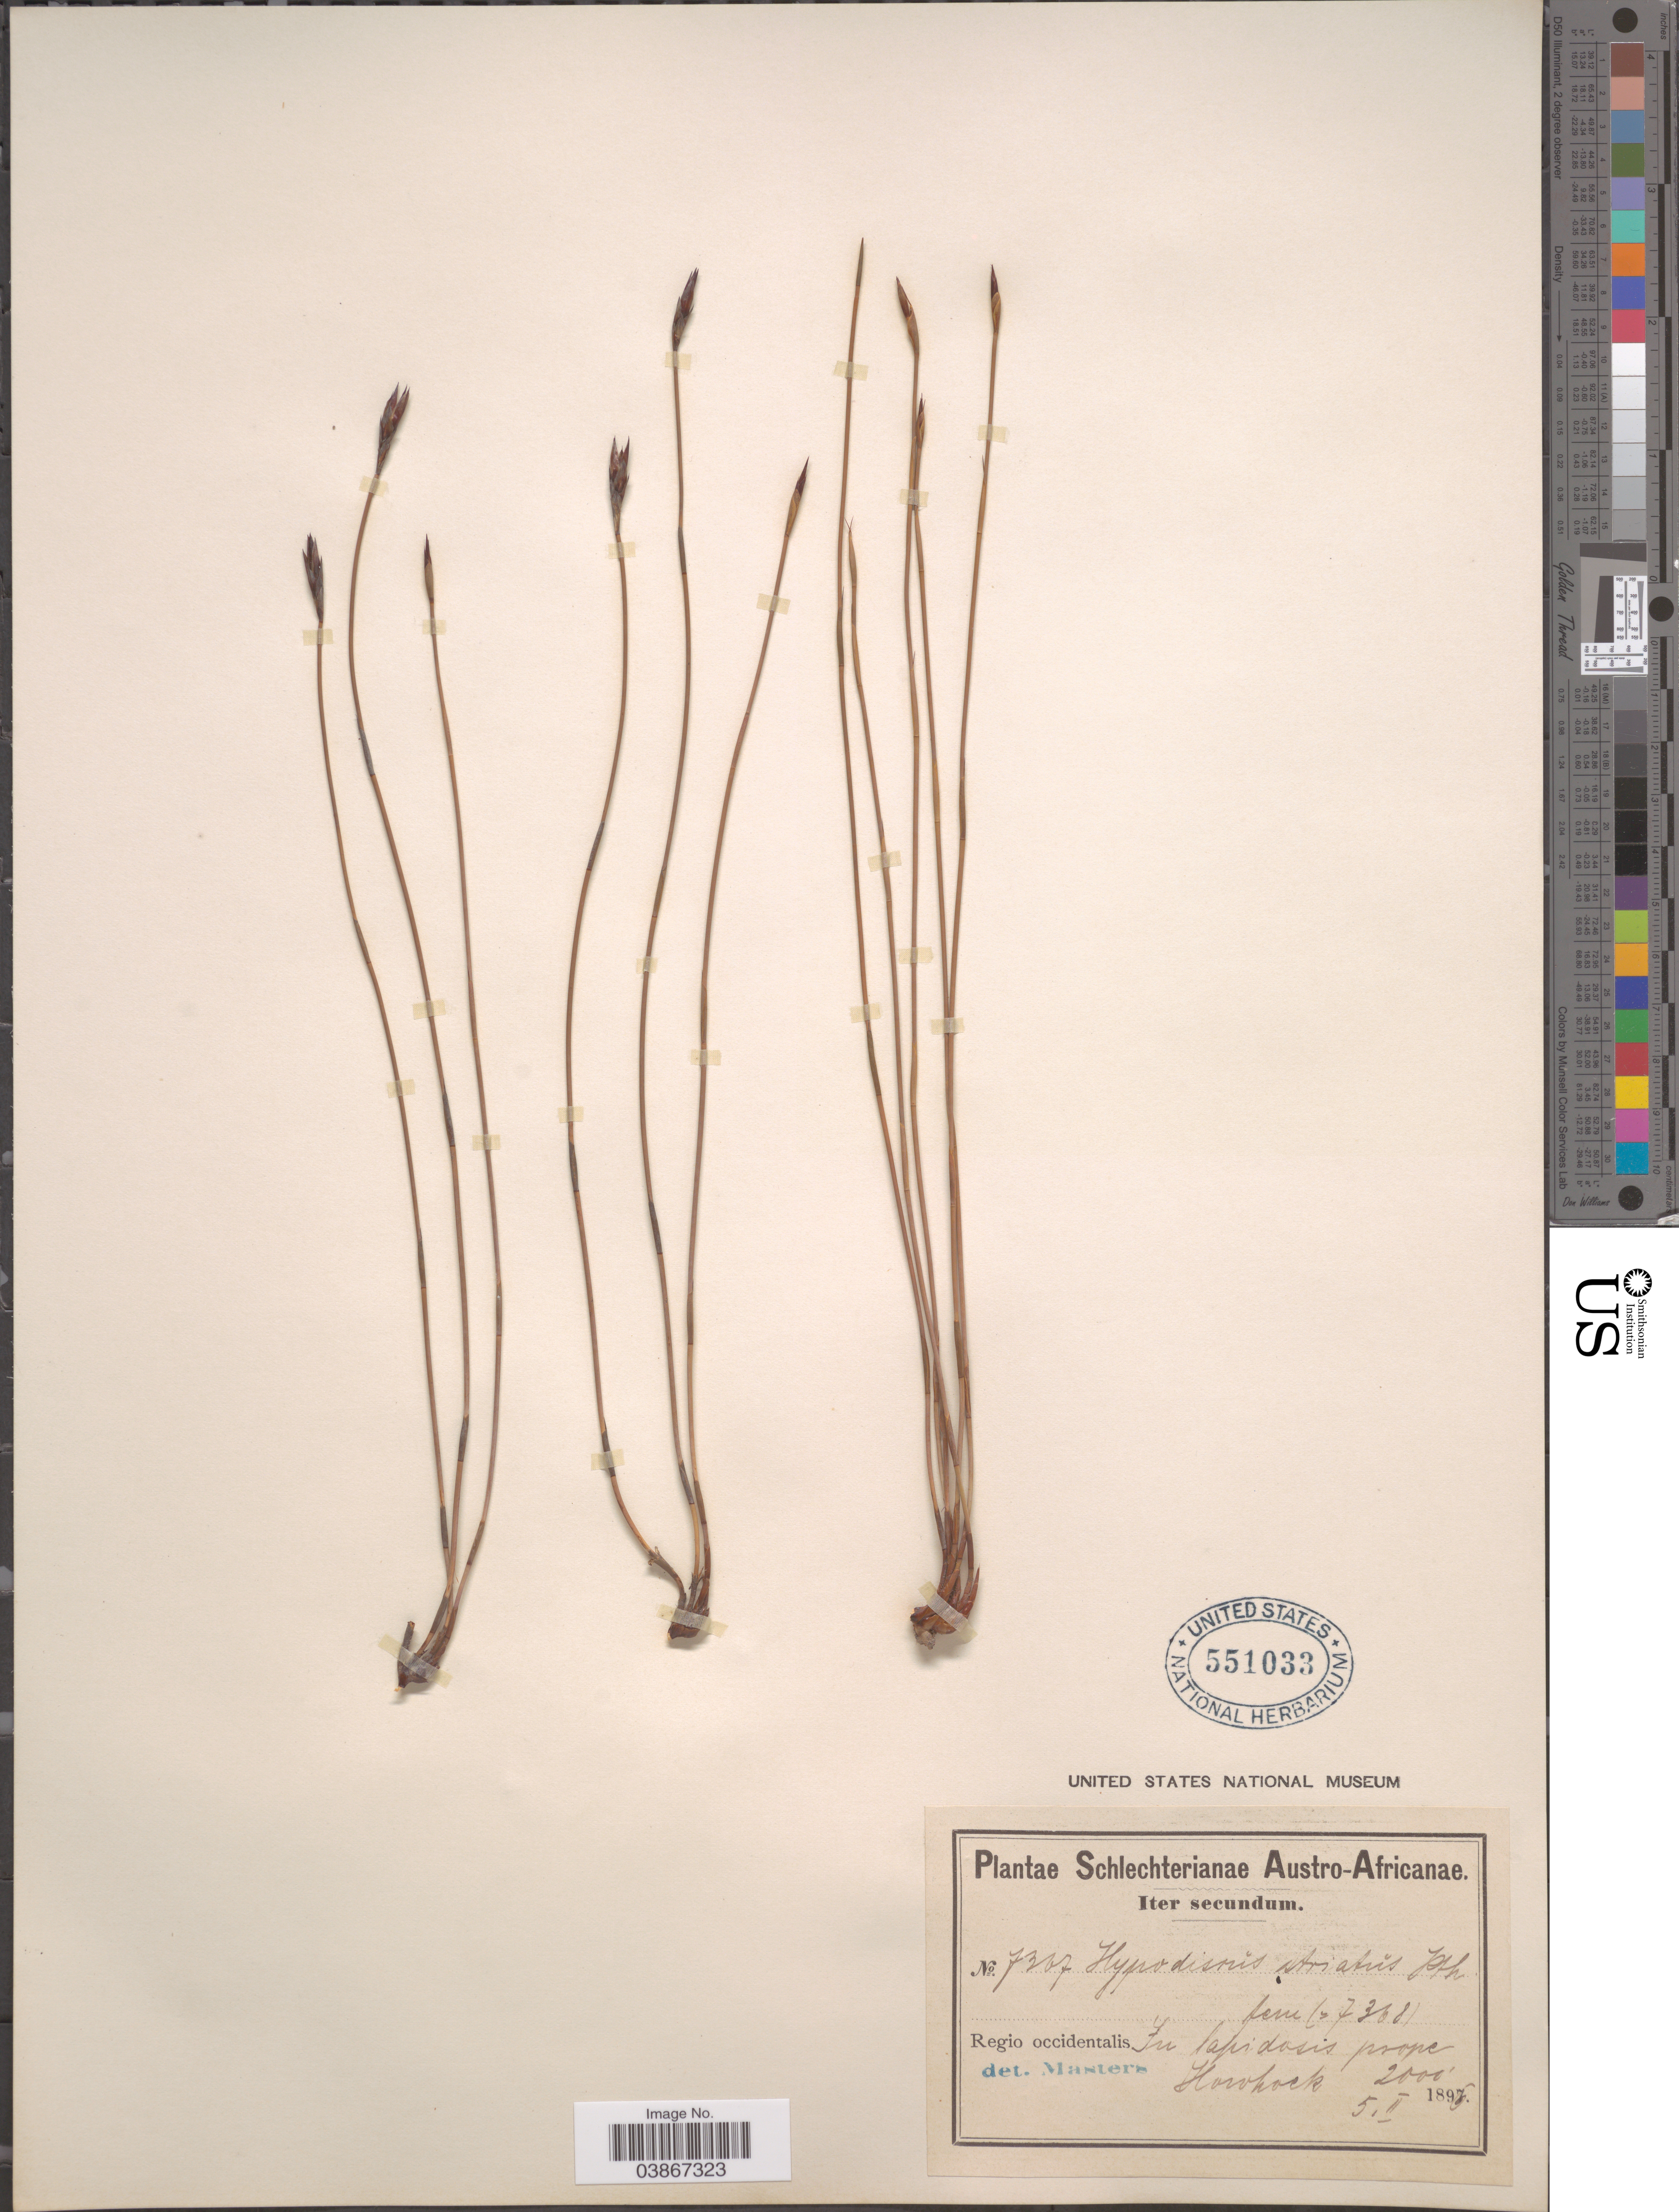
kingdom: Plantae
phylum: Tracheophyta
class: Liliopsida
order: Poales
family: Restionaceae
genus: Hypodiscus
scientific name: Hypodiscus striatus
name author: Mast.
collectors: Schlechter, --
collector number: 7367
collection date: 1896-02-05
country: South Africa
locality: Austro-Africanae. Regio occidentalis: In lapidosis prope Howhoek.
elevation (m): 610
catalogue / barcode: US 551033